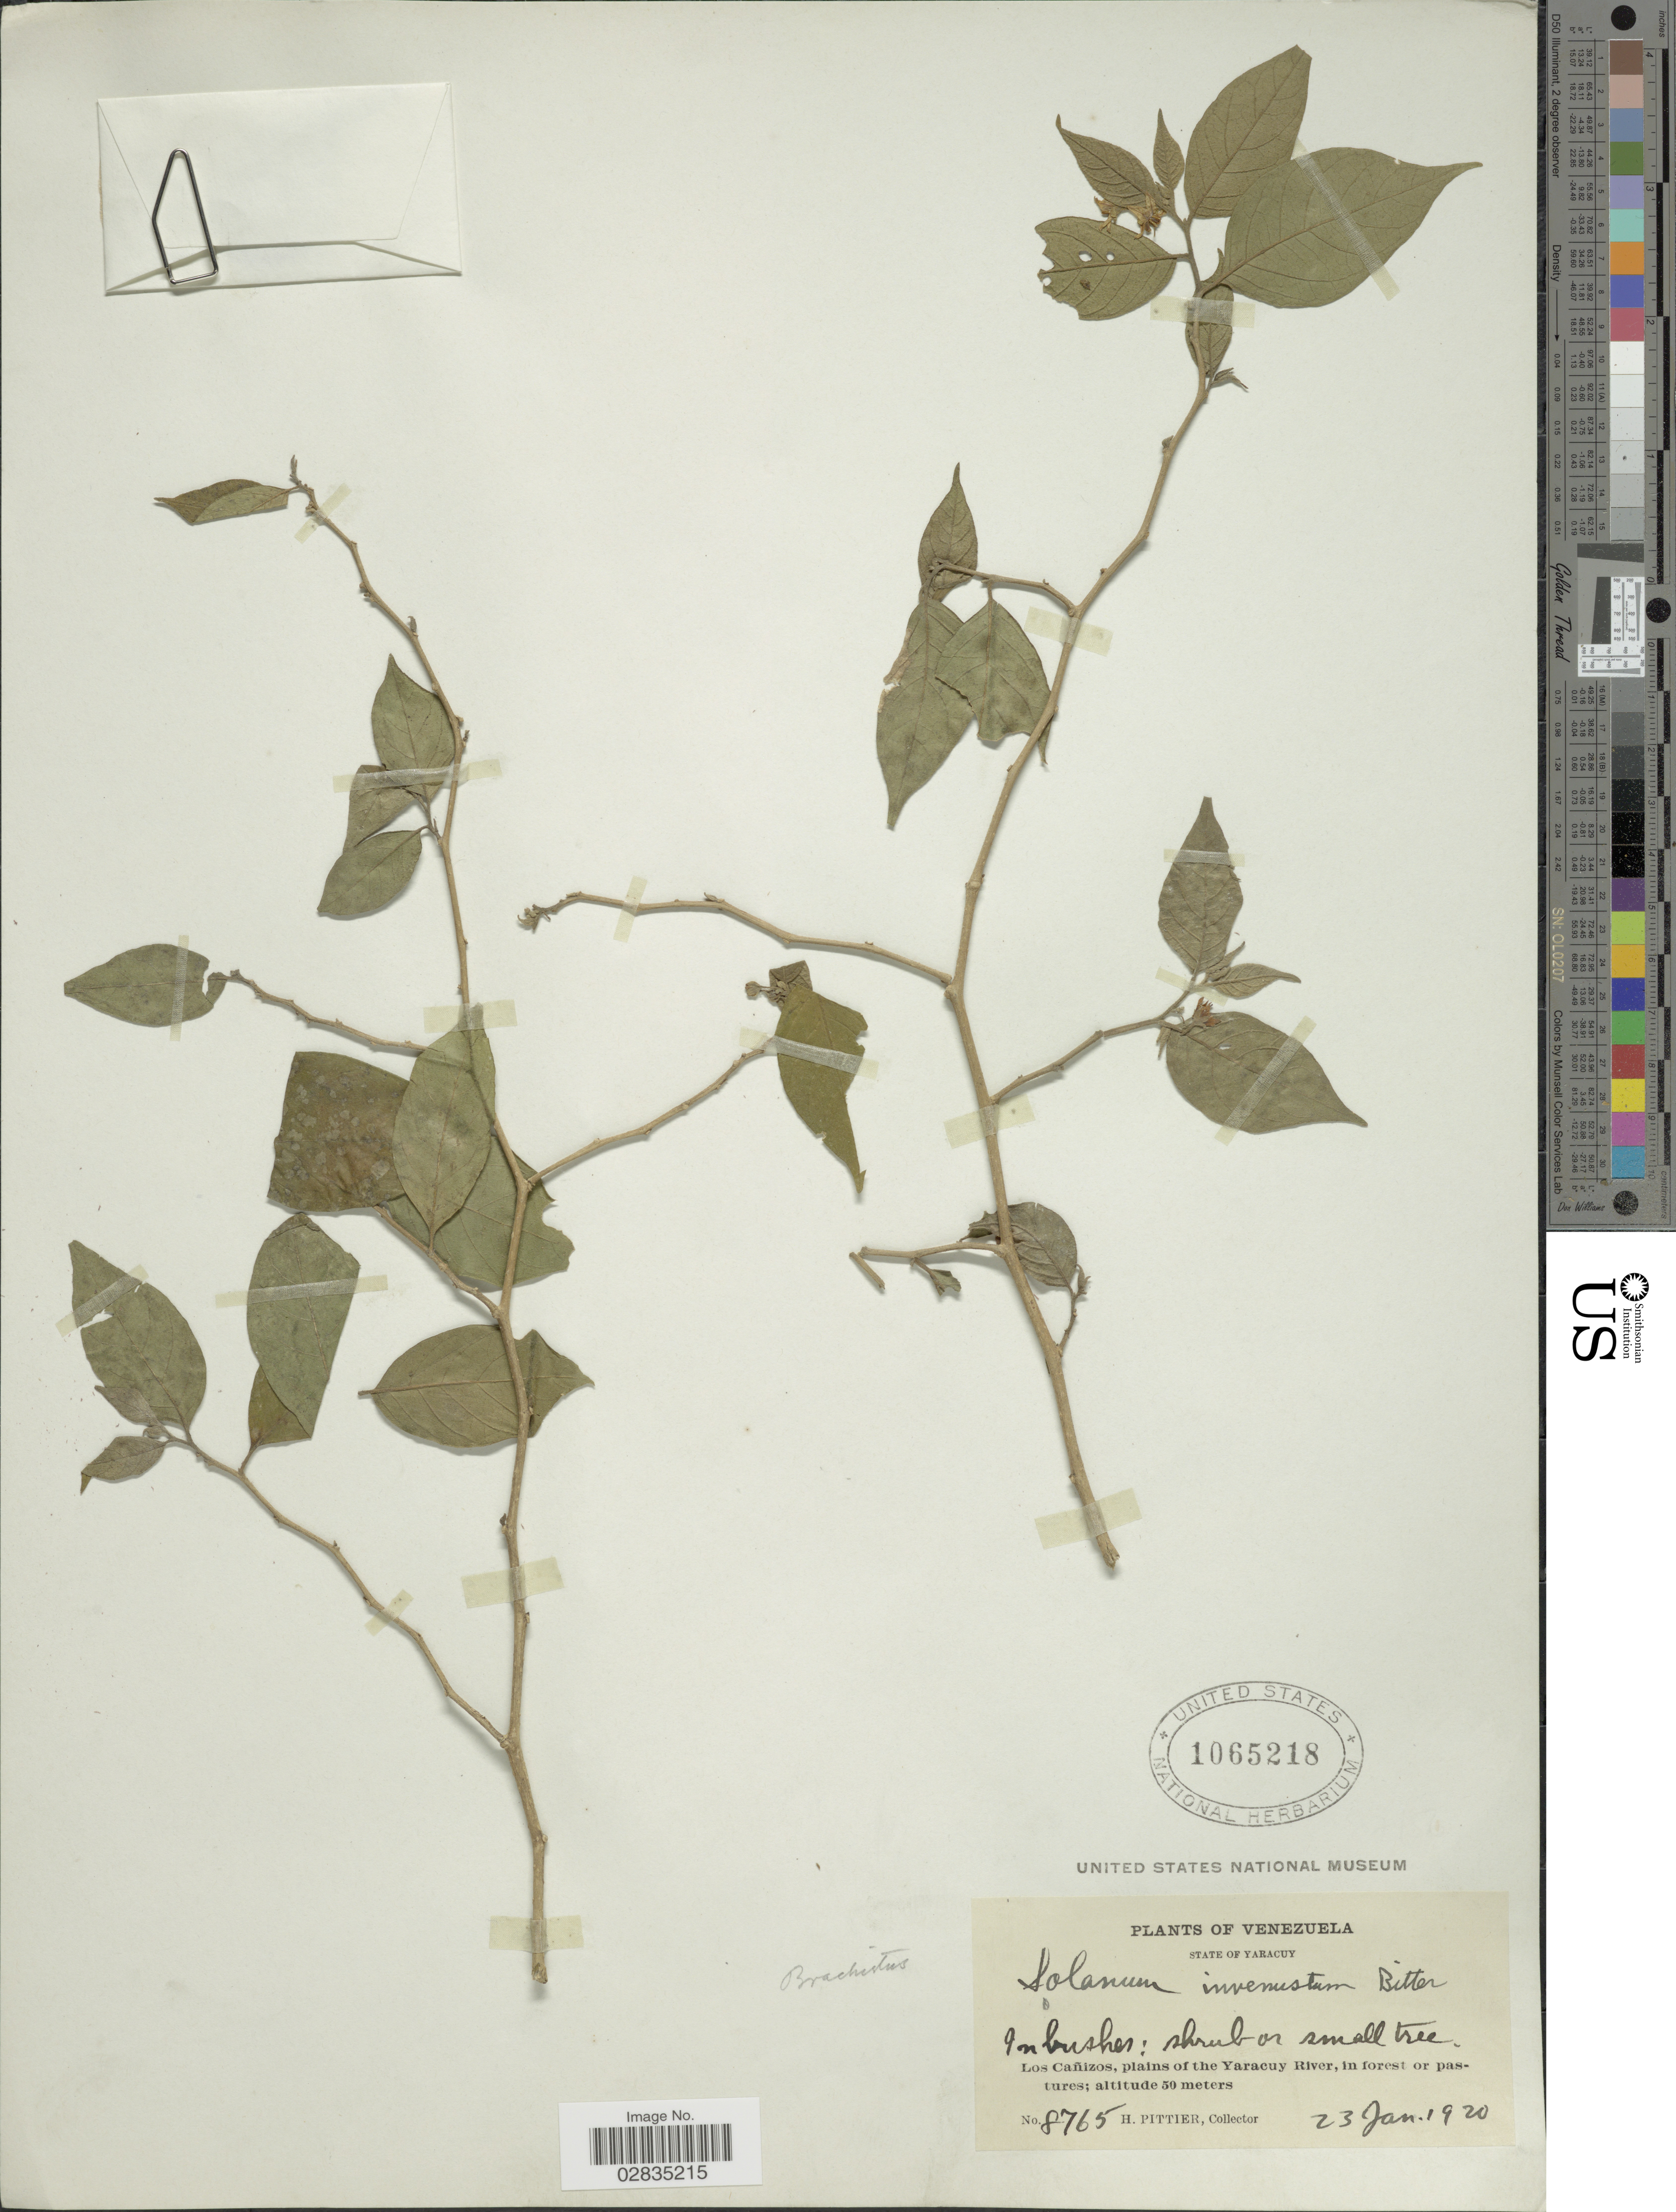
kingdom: Plantae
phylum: Tracheophyta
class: Magnoliopsida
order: Solanales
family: Solanaceae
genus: Solanum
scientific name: Solanum extensum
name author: Bitter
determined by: Knapp, S. D.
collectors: H. F. Pittier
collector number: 8765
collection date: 1920-01-23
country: Venezuela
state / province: Yaracuy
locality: Los Cañizos, plains of the Yaracuy River.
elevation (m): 50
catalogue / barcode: US 1065218